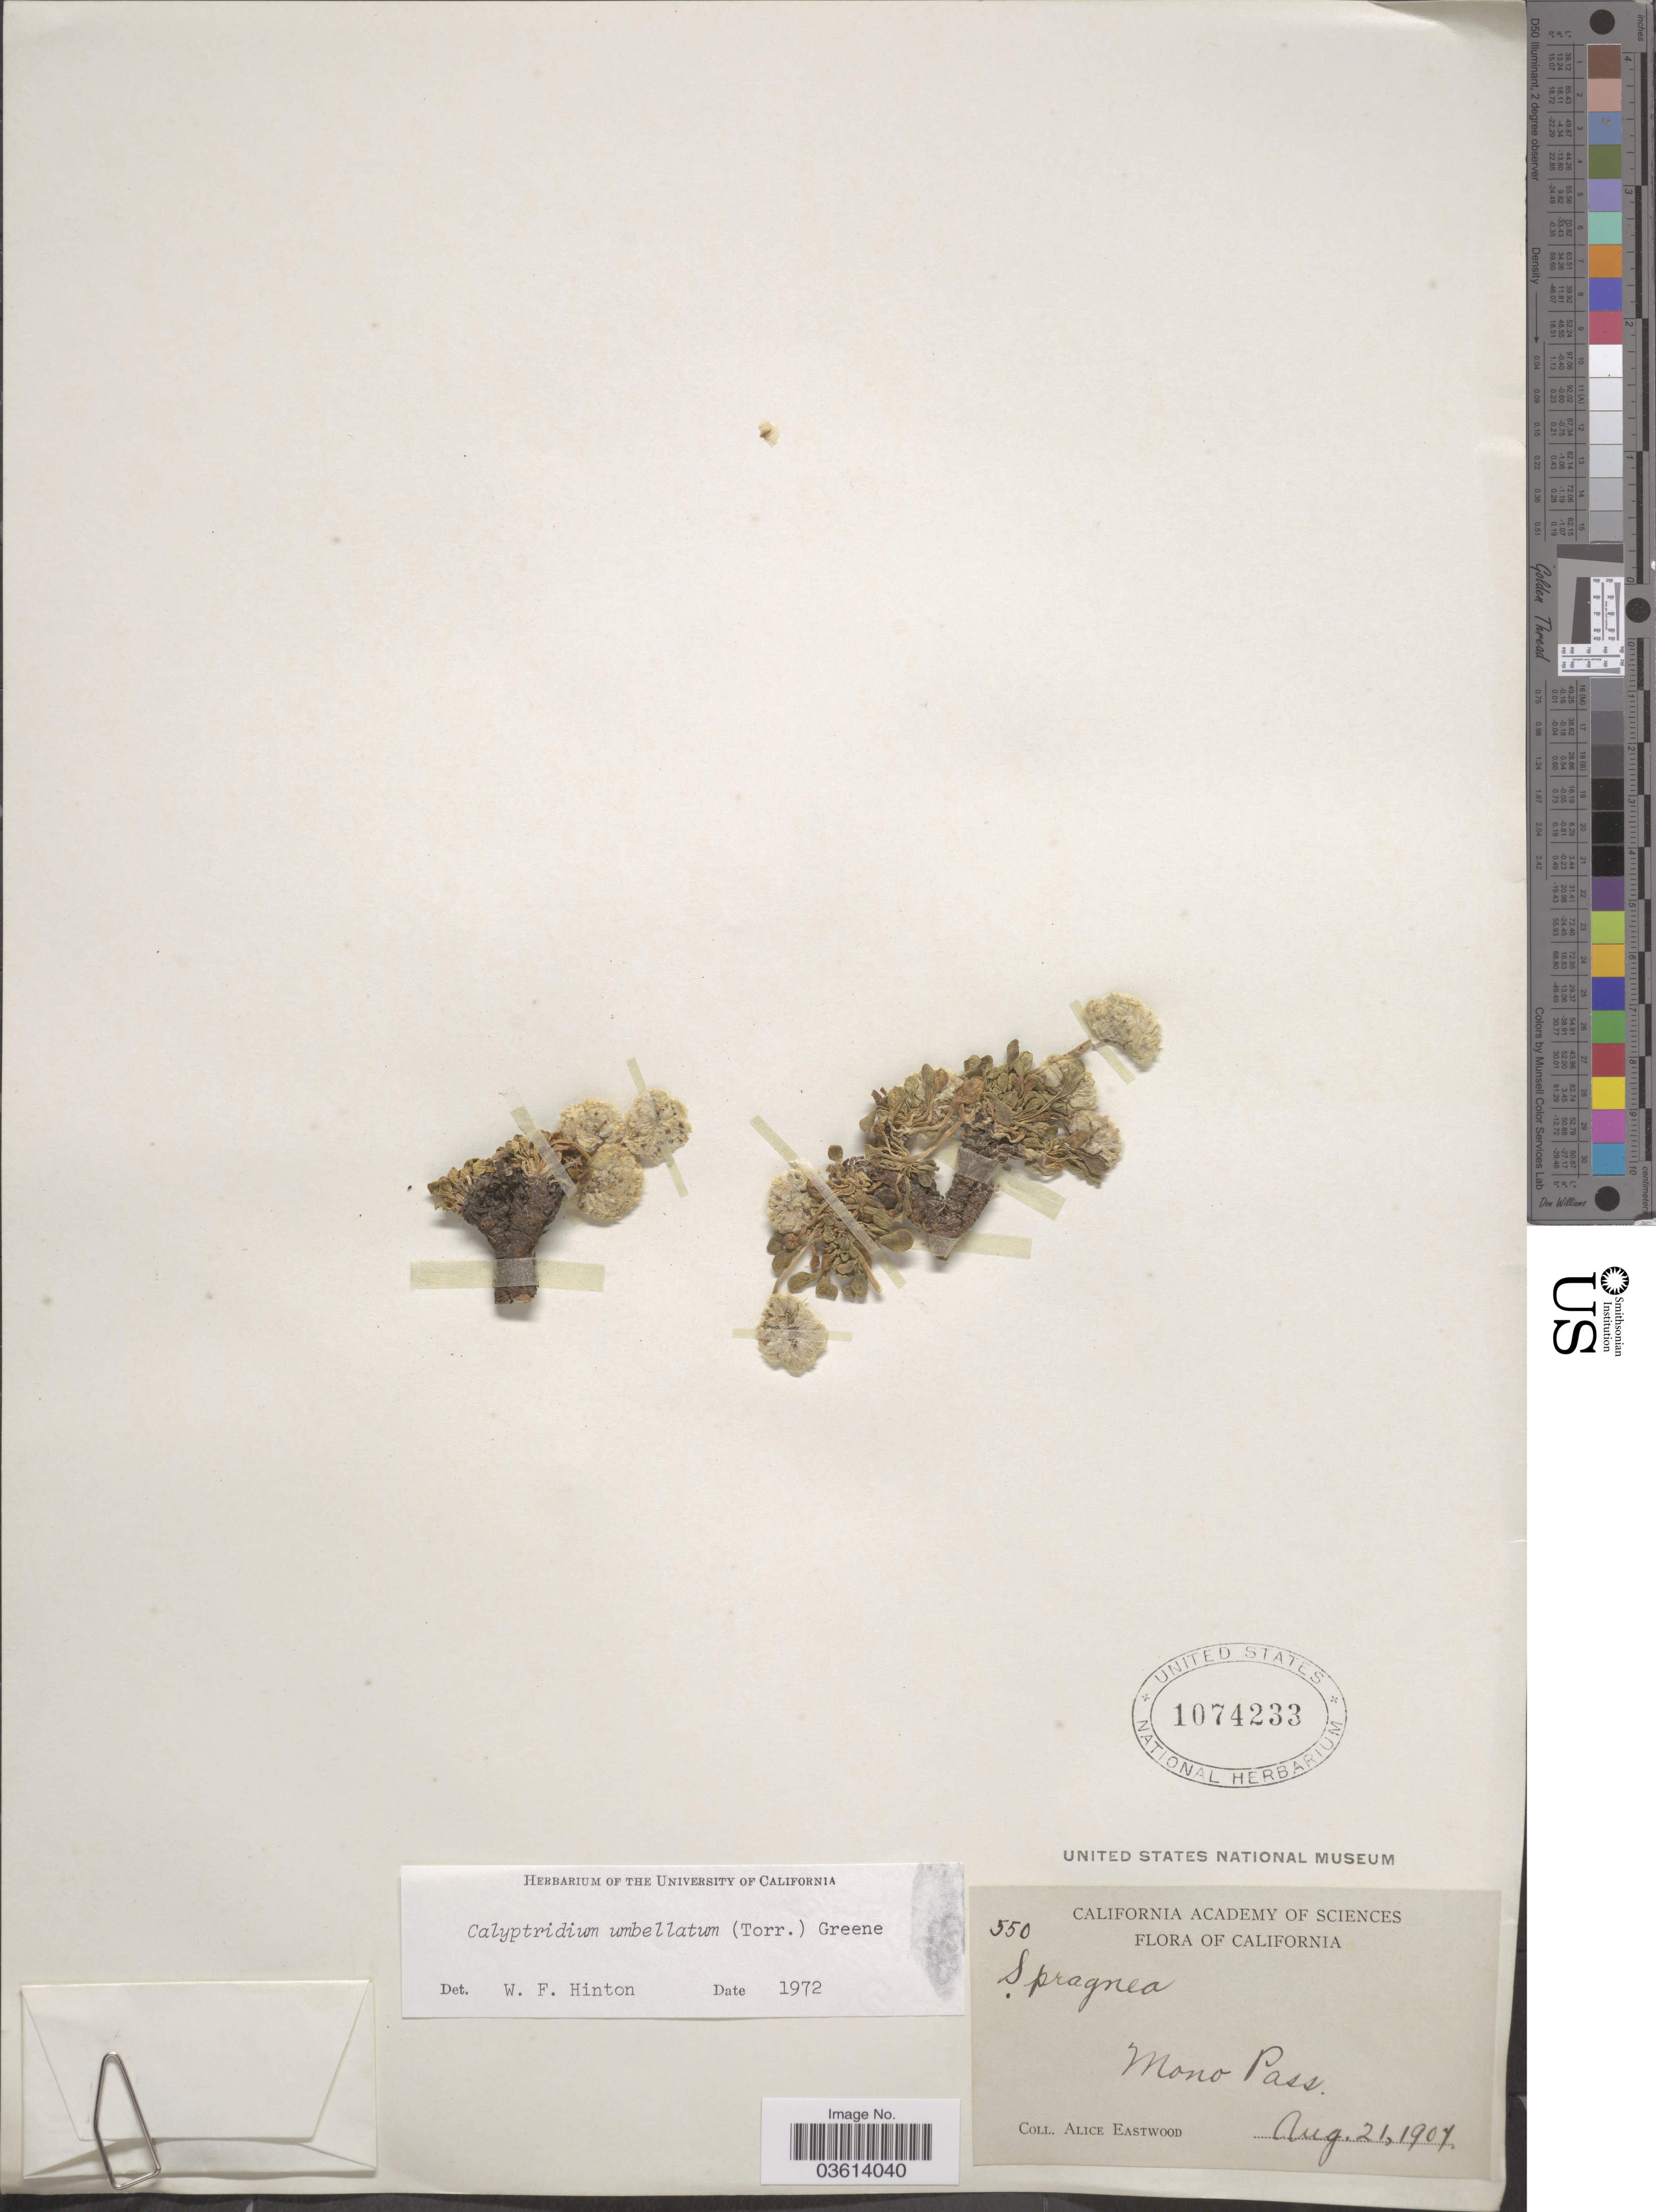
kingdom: Plantae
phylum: Tracheophyta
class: Magnoliopsida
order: Caryophyllales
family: Montiaceae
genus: Calyptridium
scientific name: Calyptridium umbellatum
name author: (Torr.) Greene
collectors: A. Eastwood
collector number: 550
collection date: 1907-08-21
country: United States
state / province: California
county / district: Mono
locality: Mono Pass.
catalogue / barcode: US 1074233